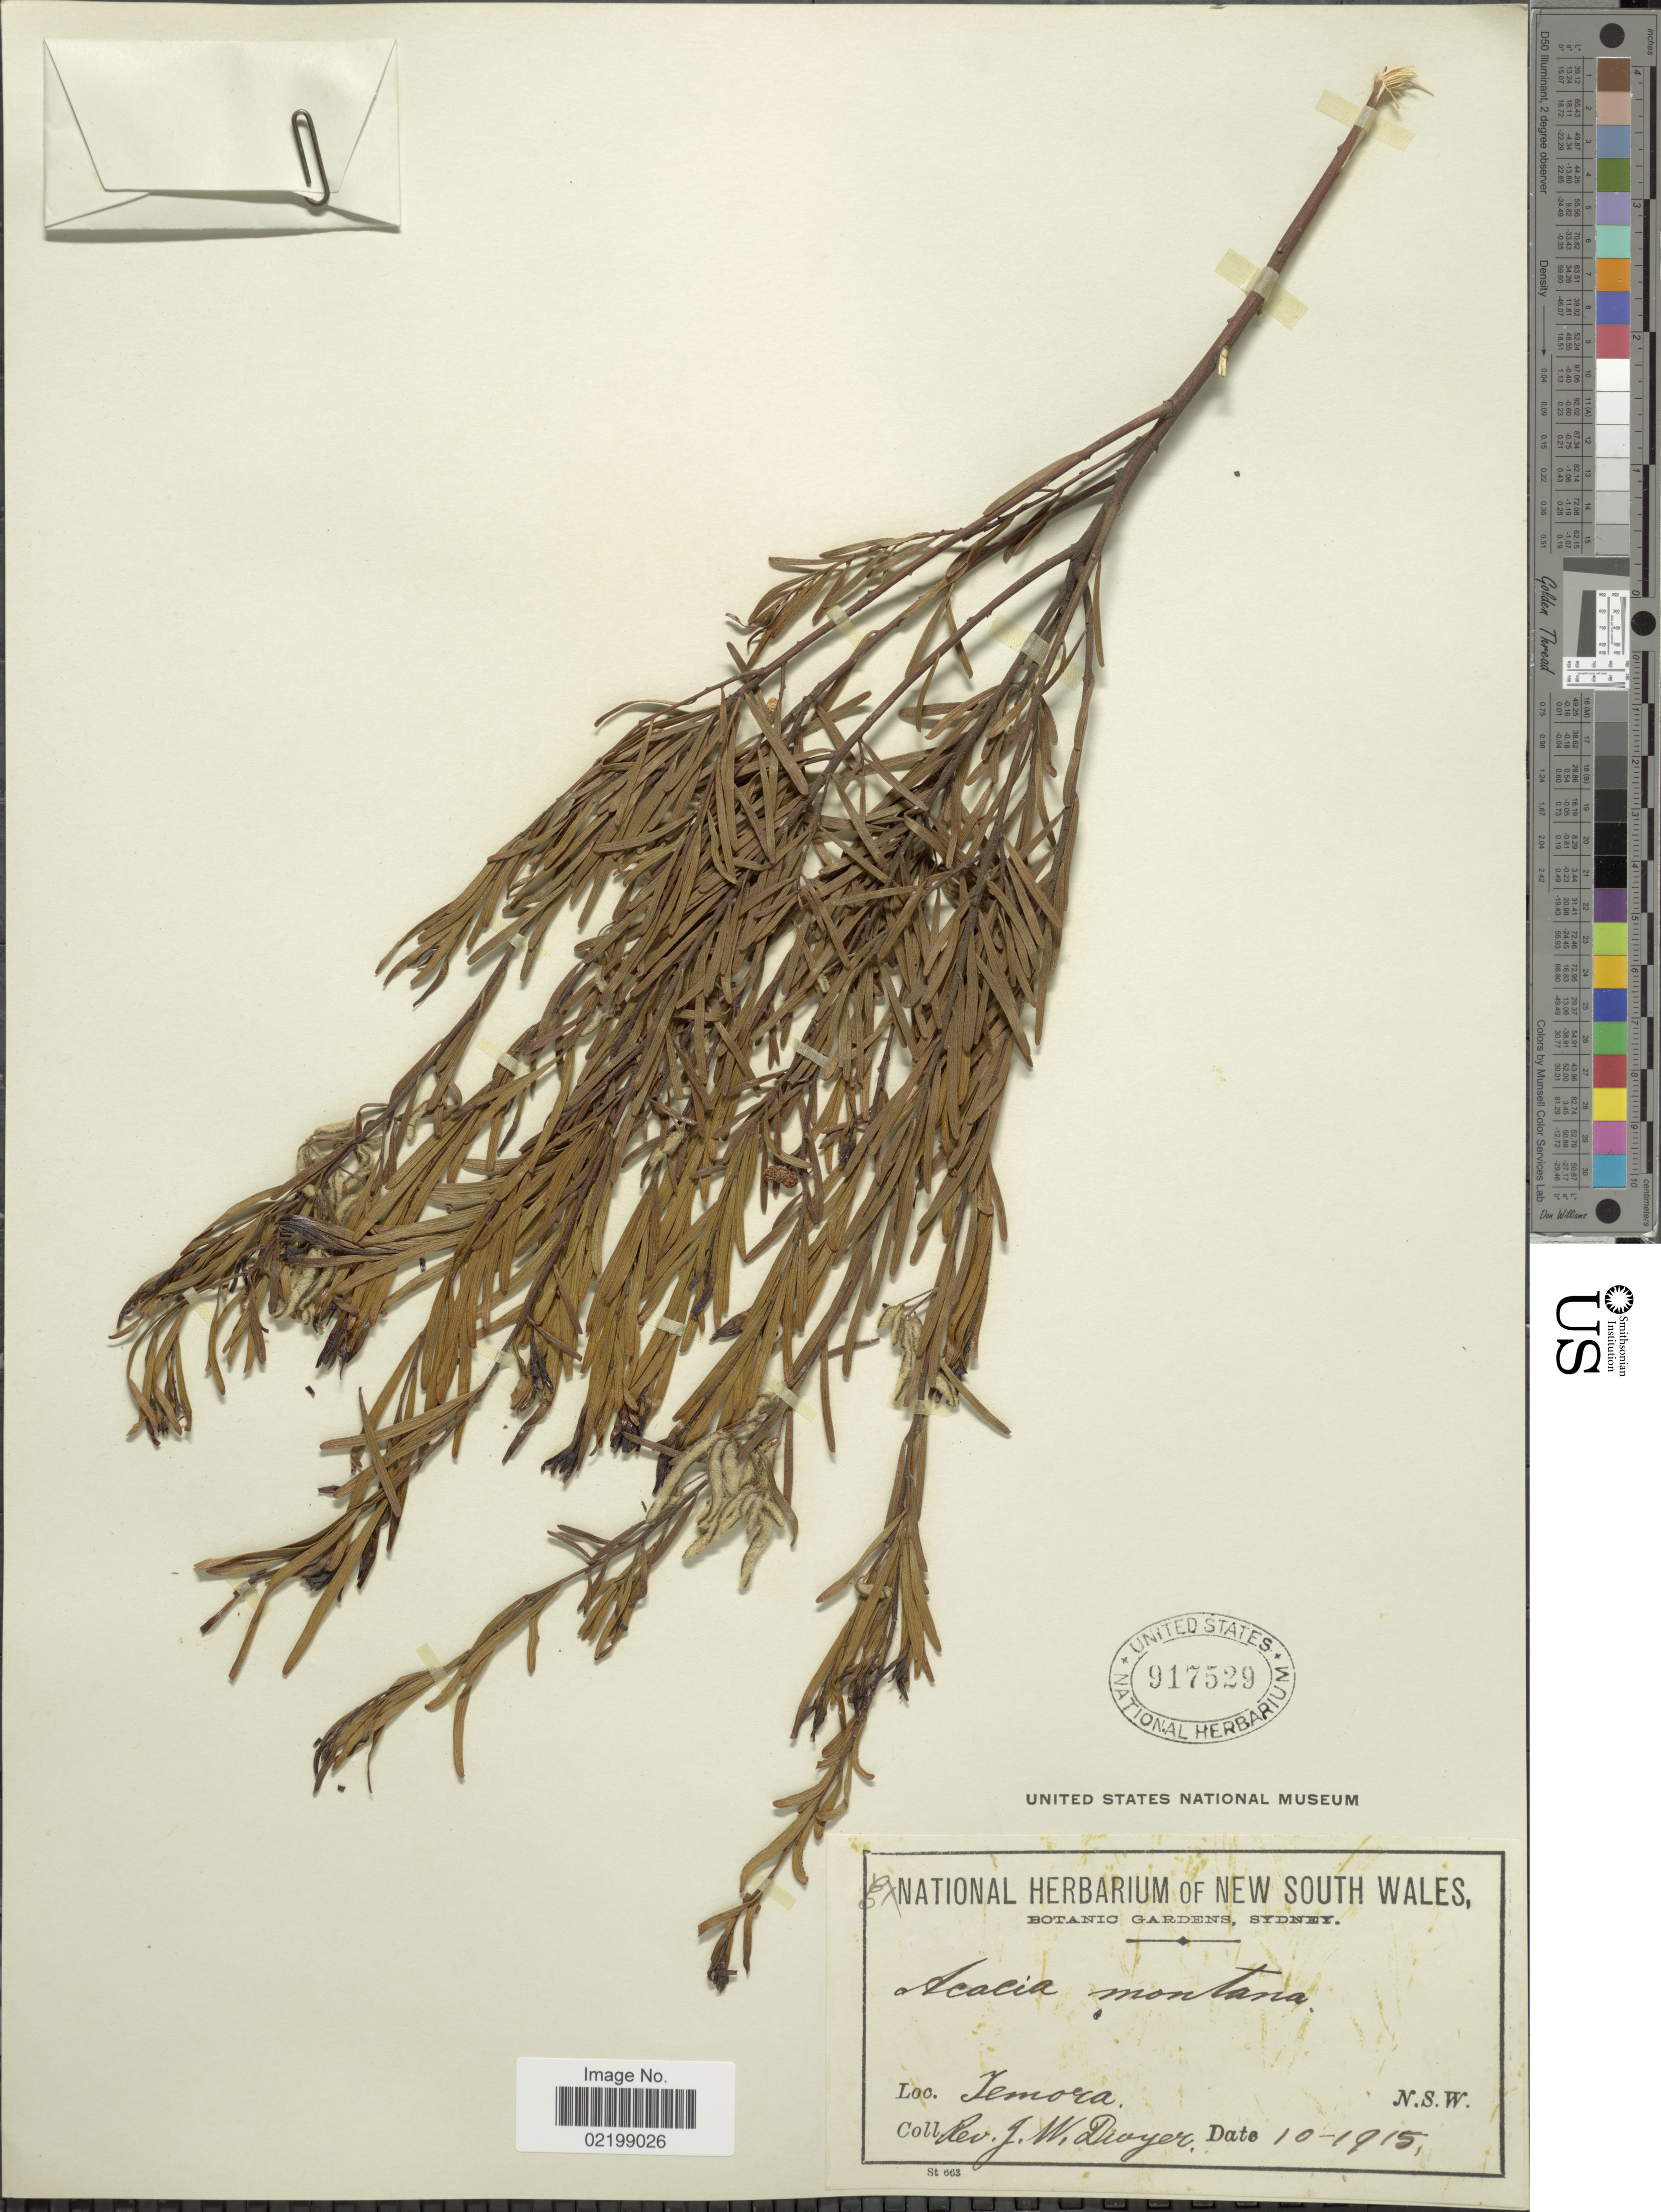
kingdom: Plantae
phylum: Tracheophyta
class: Magnoliopsida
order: Fabales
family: Fabaceae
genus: Acacia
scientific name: Acacia montana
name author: Benth.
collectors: J. Dwyer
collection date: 1915-10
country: Australia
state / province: New South Wales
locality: Temora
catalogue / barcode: US 917529